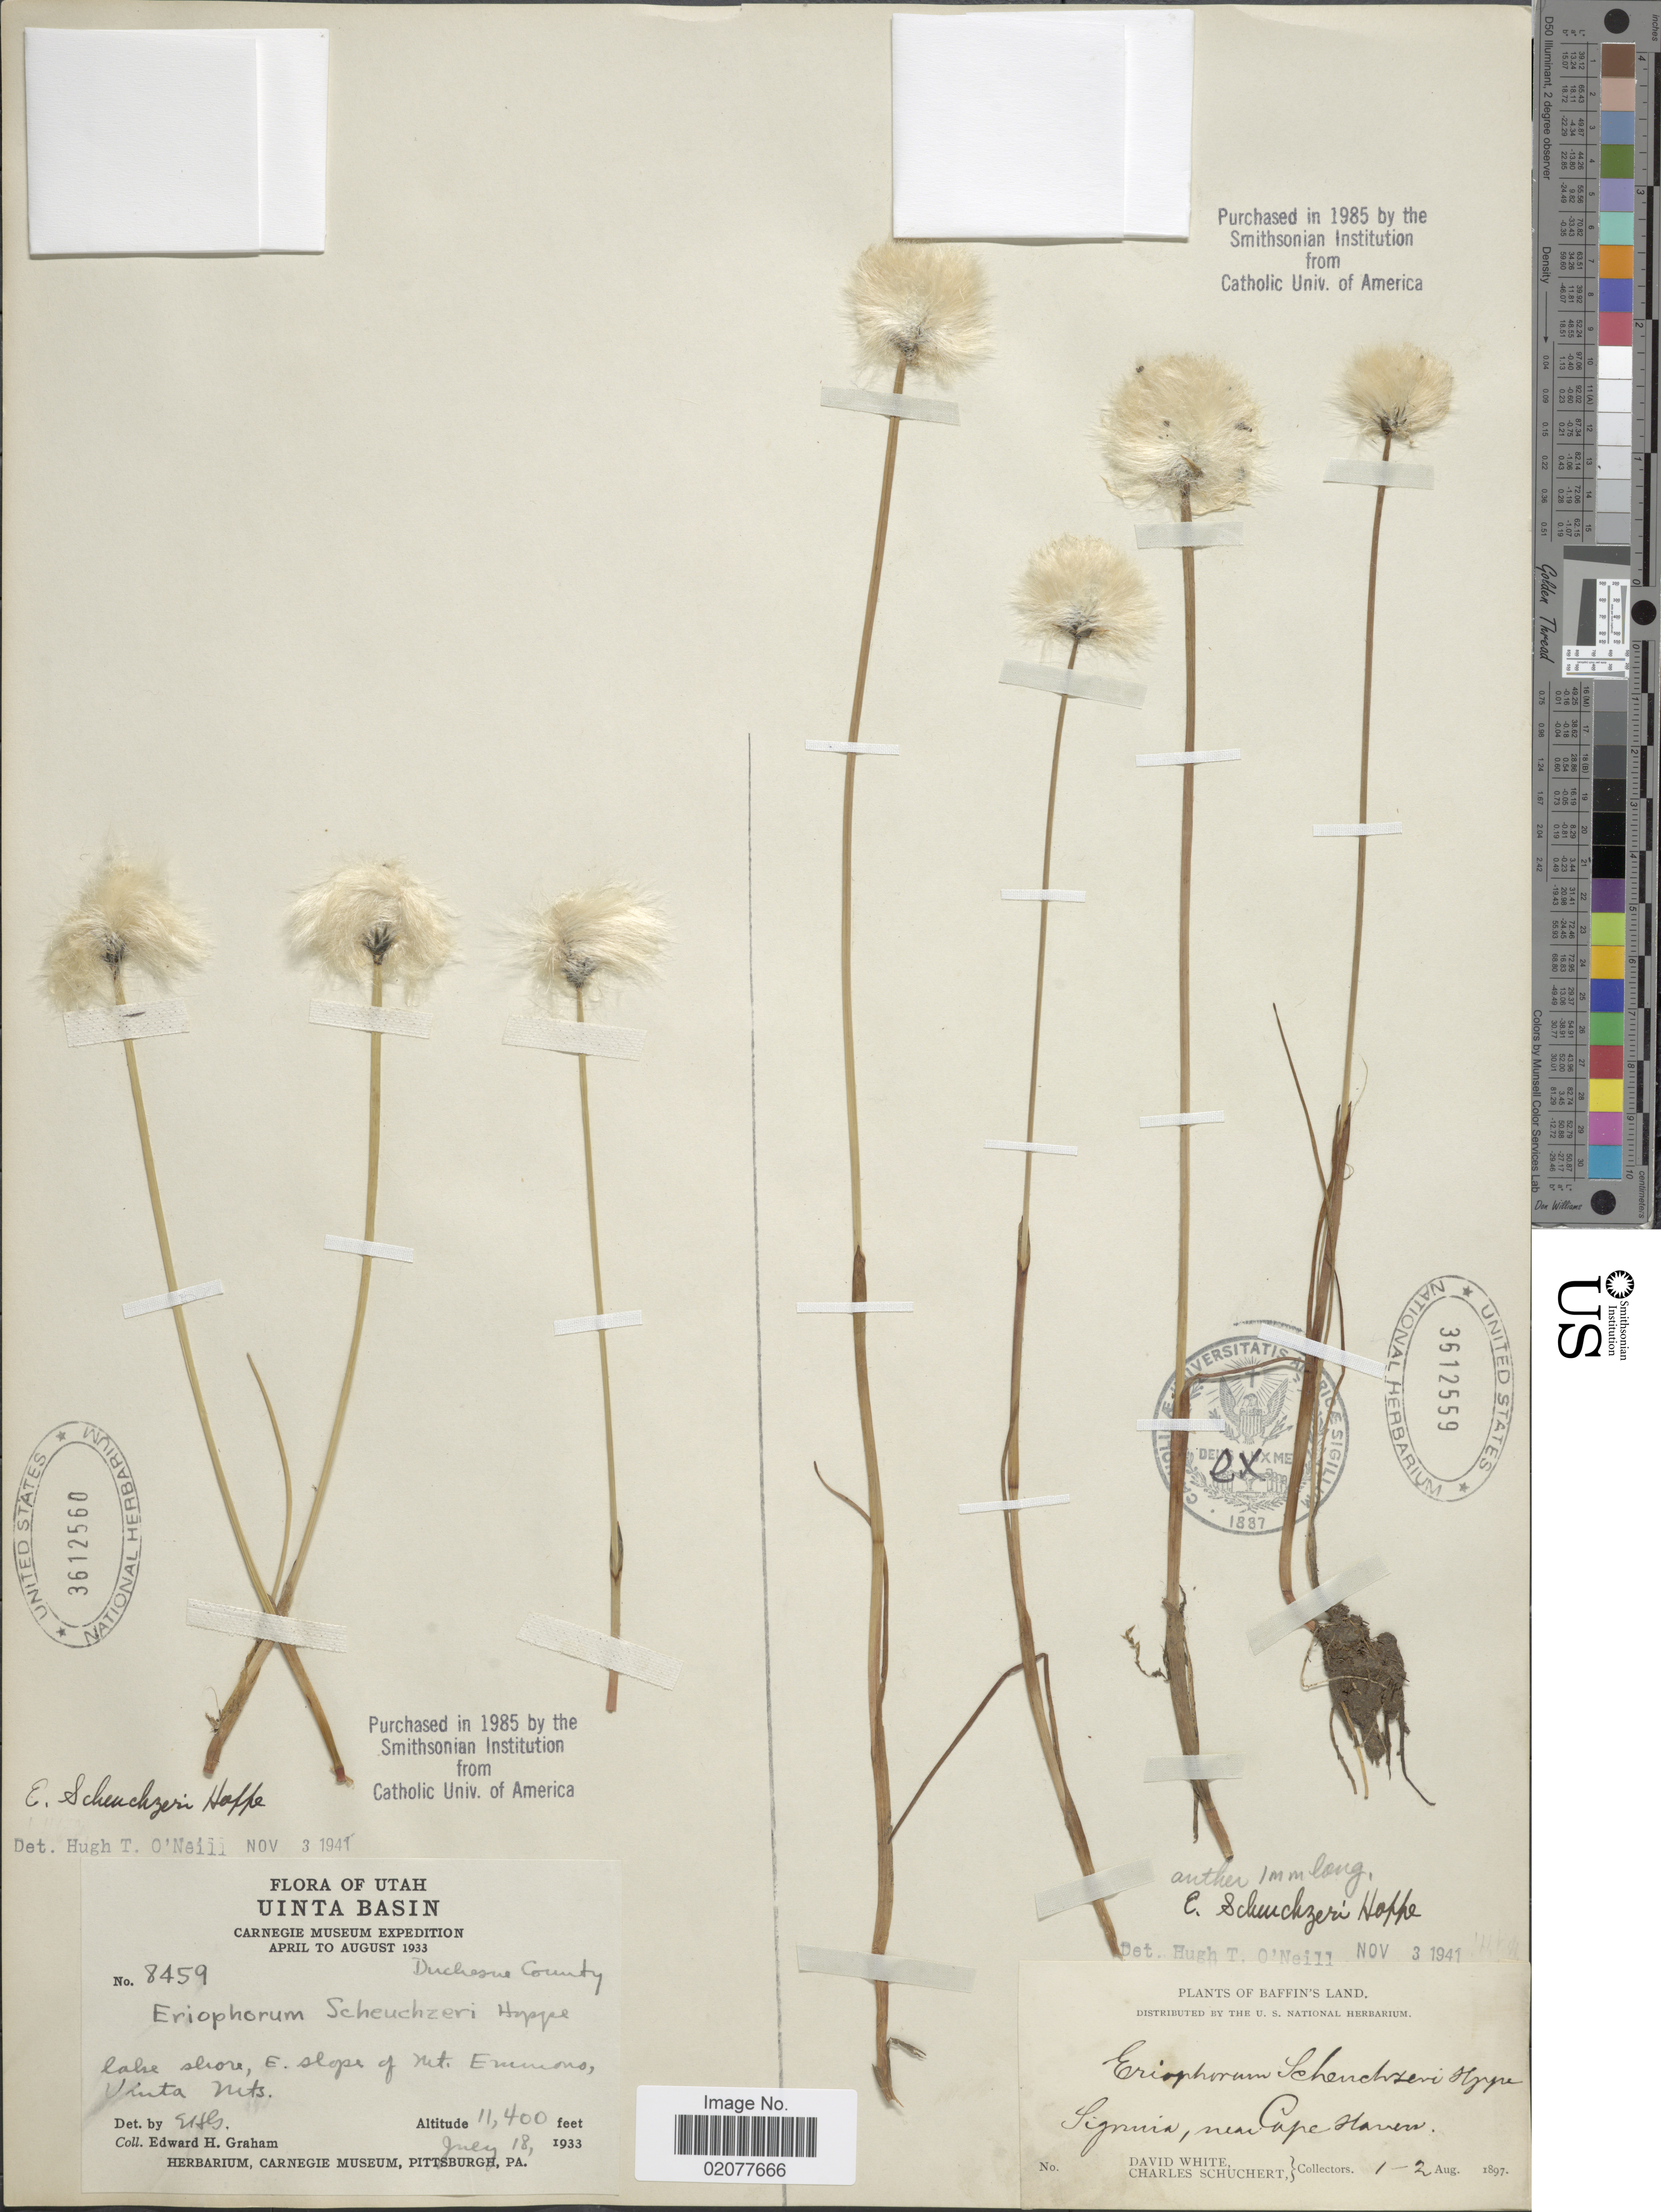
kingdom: Plantae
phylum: Tracheophyta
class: Liliopsida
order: Poales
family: Cyperaceae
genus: Eriophorum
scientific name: Eriophorum scheuchzeri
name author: Hoppe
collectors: D. White & C. Schuchert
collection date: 1897-08-01/1897-08-02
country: Canada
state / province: Nunavut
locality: Baffin's Island, Signia, near Cape Haven.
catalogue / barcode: US 3612559-2